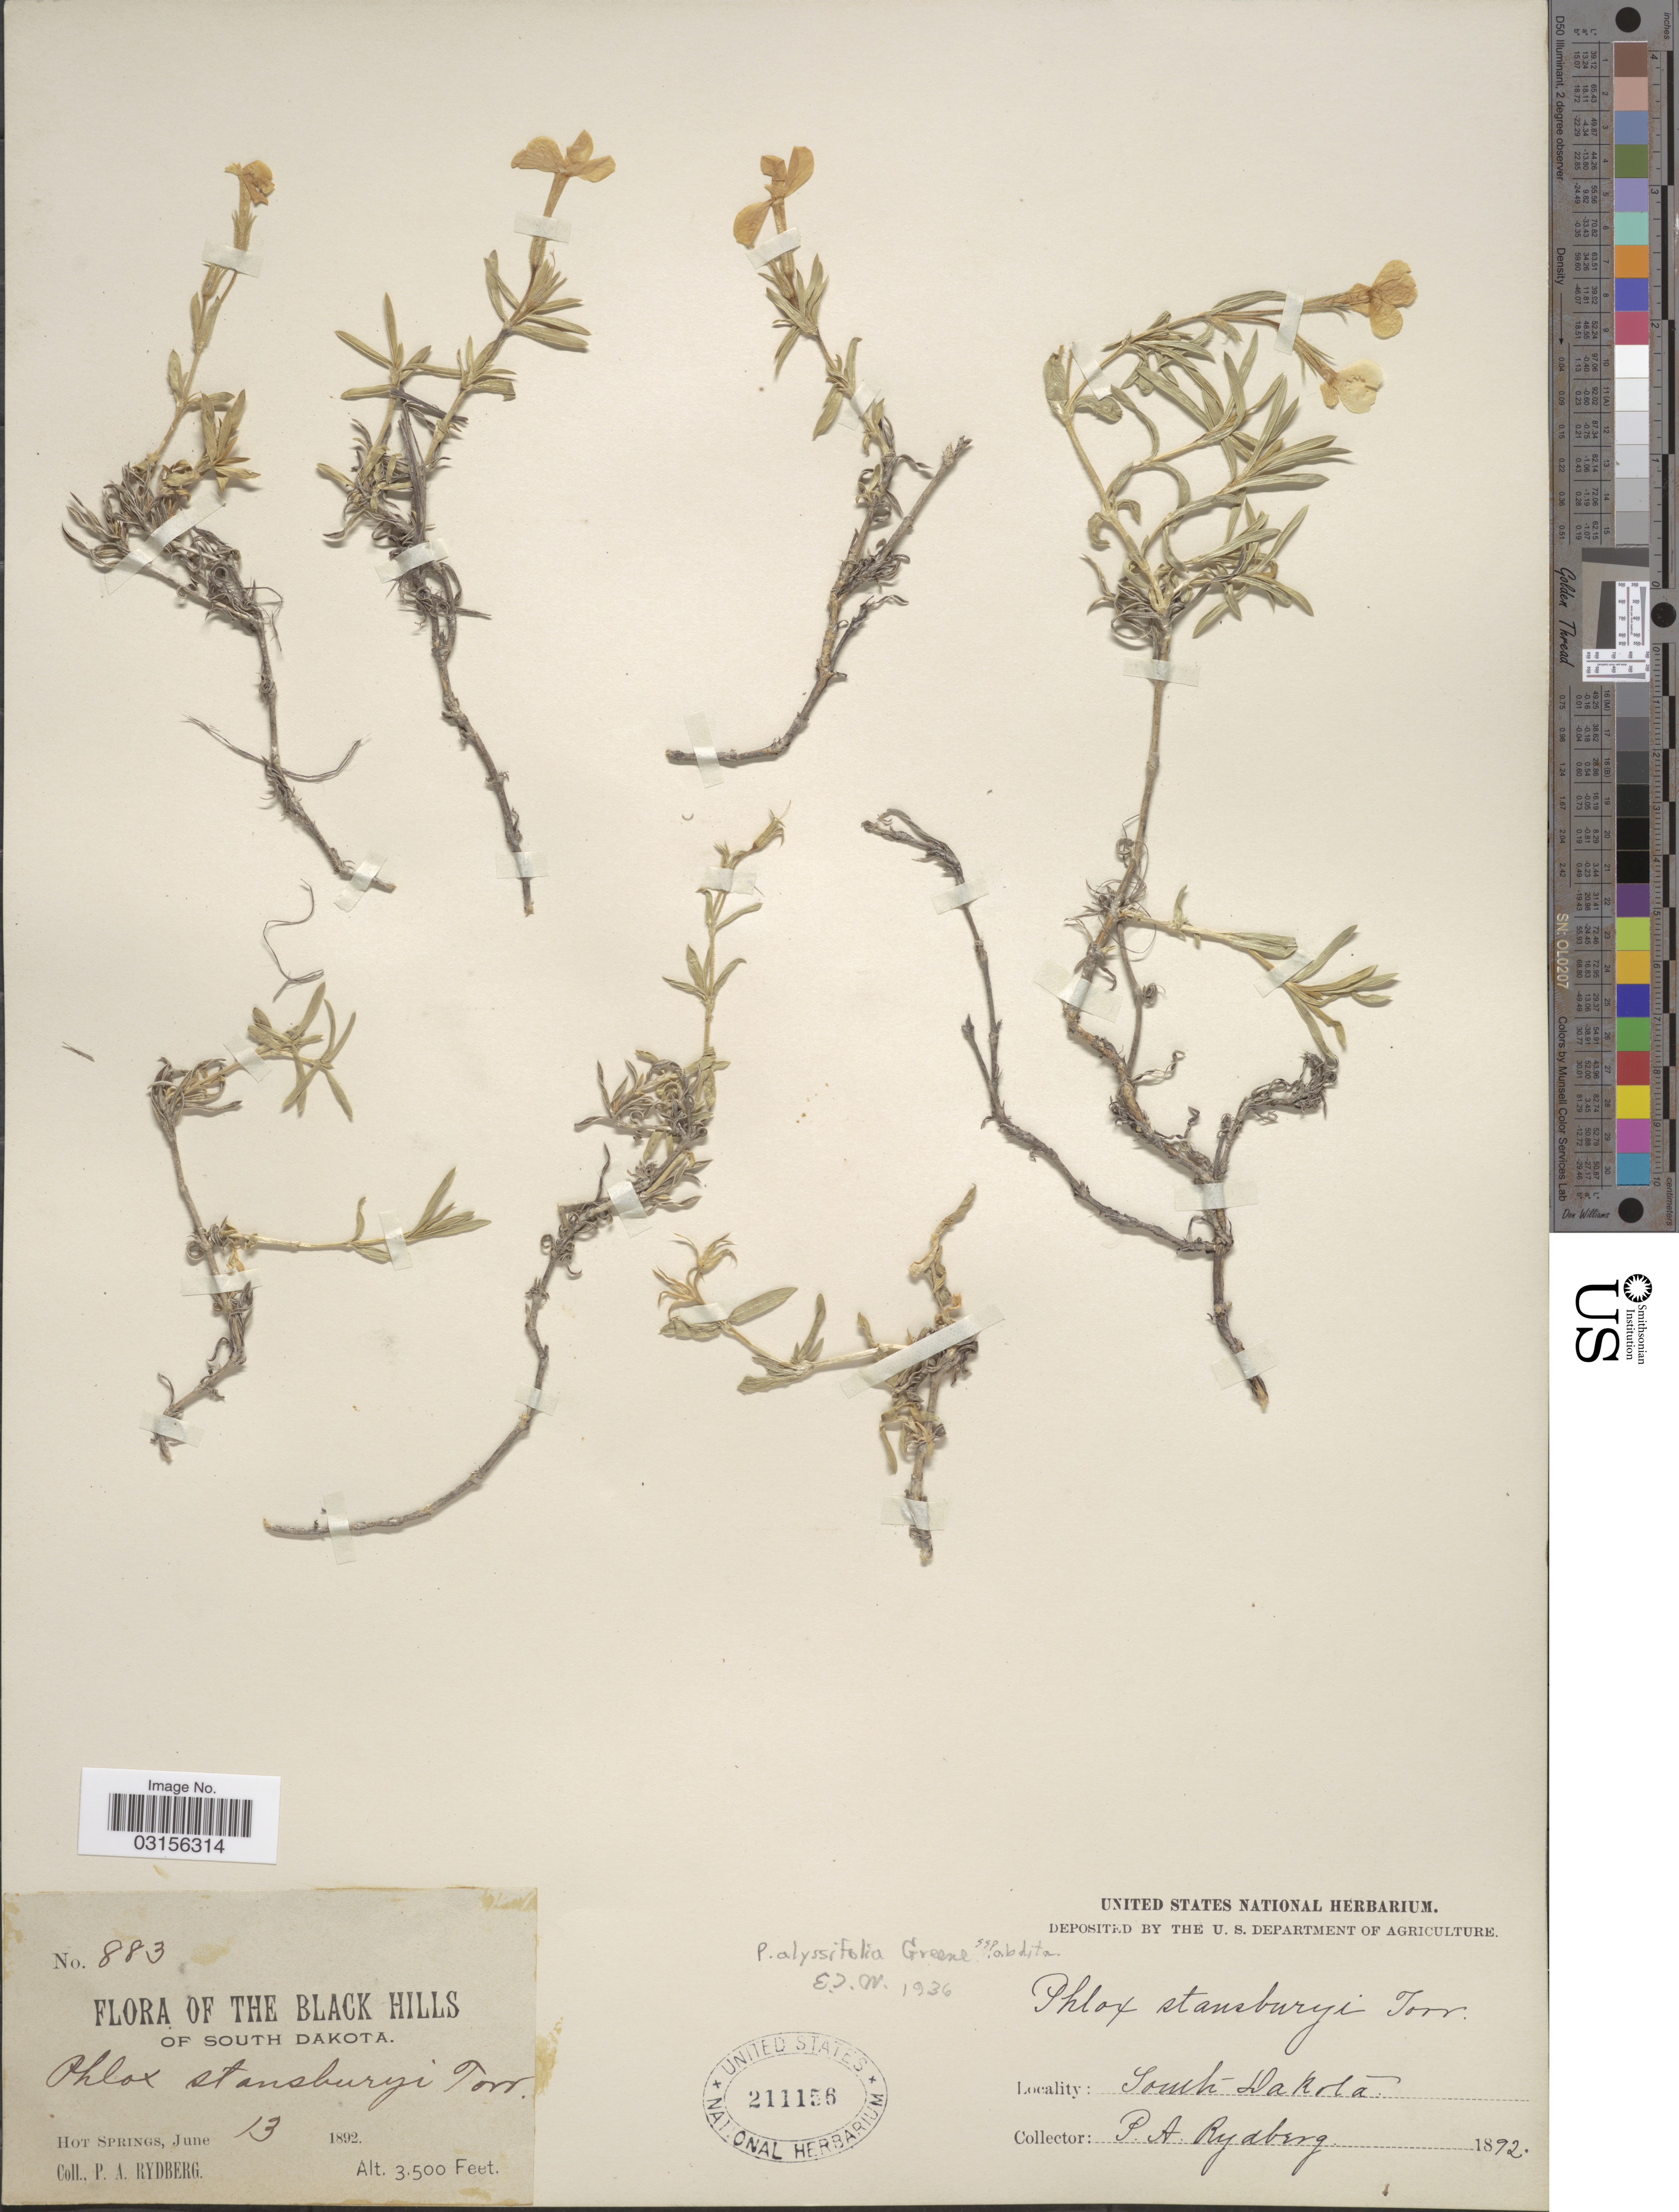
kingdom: Plantae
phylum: Tracheophyta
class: Magnoliopsida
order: Ericales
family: Polemoniaceae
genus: Phlox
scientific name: Phlox alyssifolia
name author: Greene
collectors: P. A. Rydberg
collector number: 883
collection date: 1892-06-13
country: United States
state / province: South Dakota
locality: The Black Hills of South Dakota. Hot Springs.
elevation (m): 1067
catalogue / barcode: US 211156